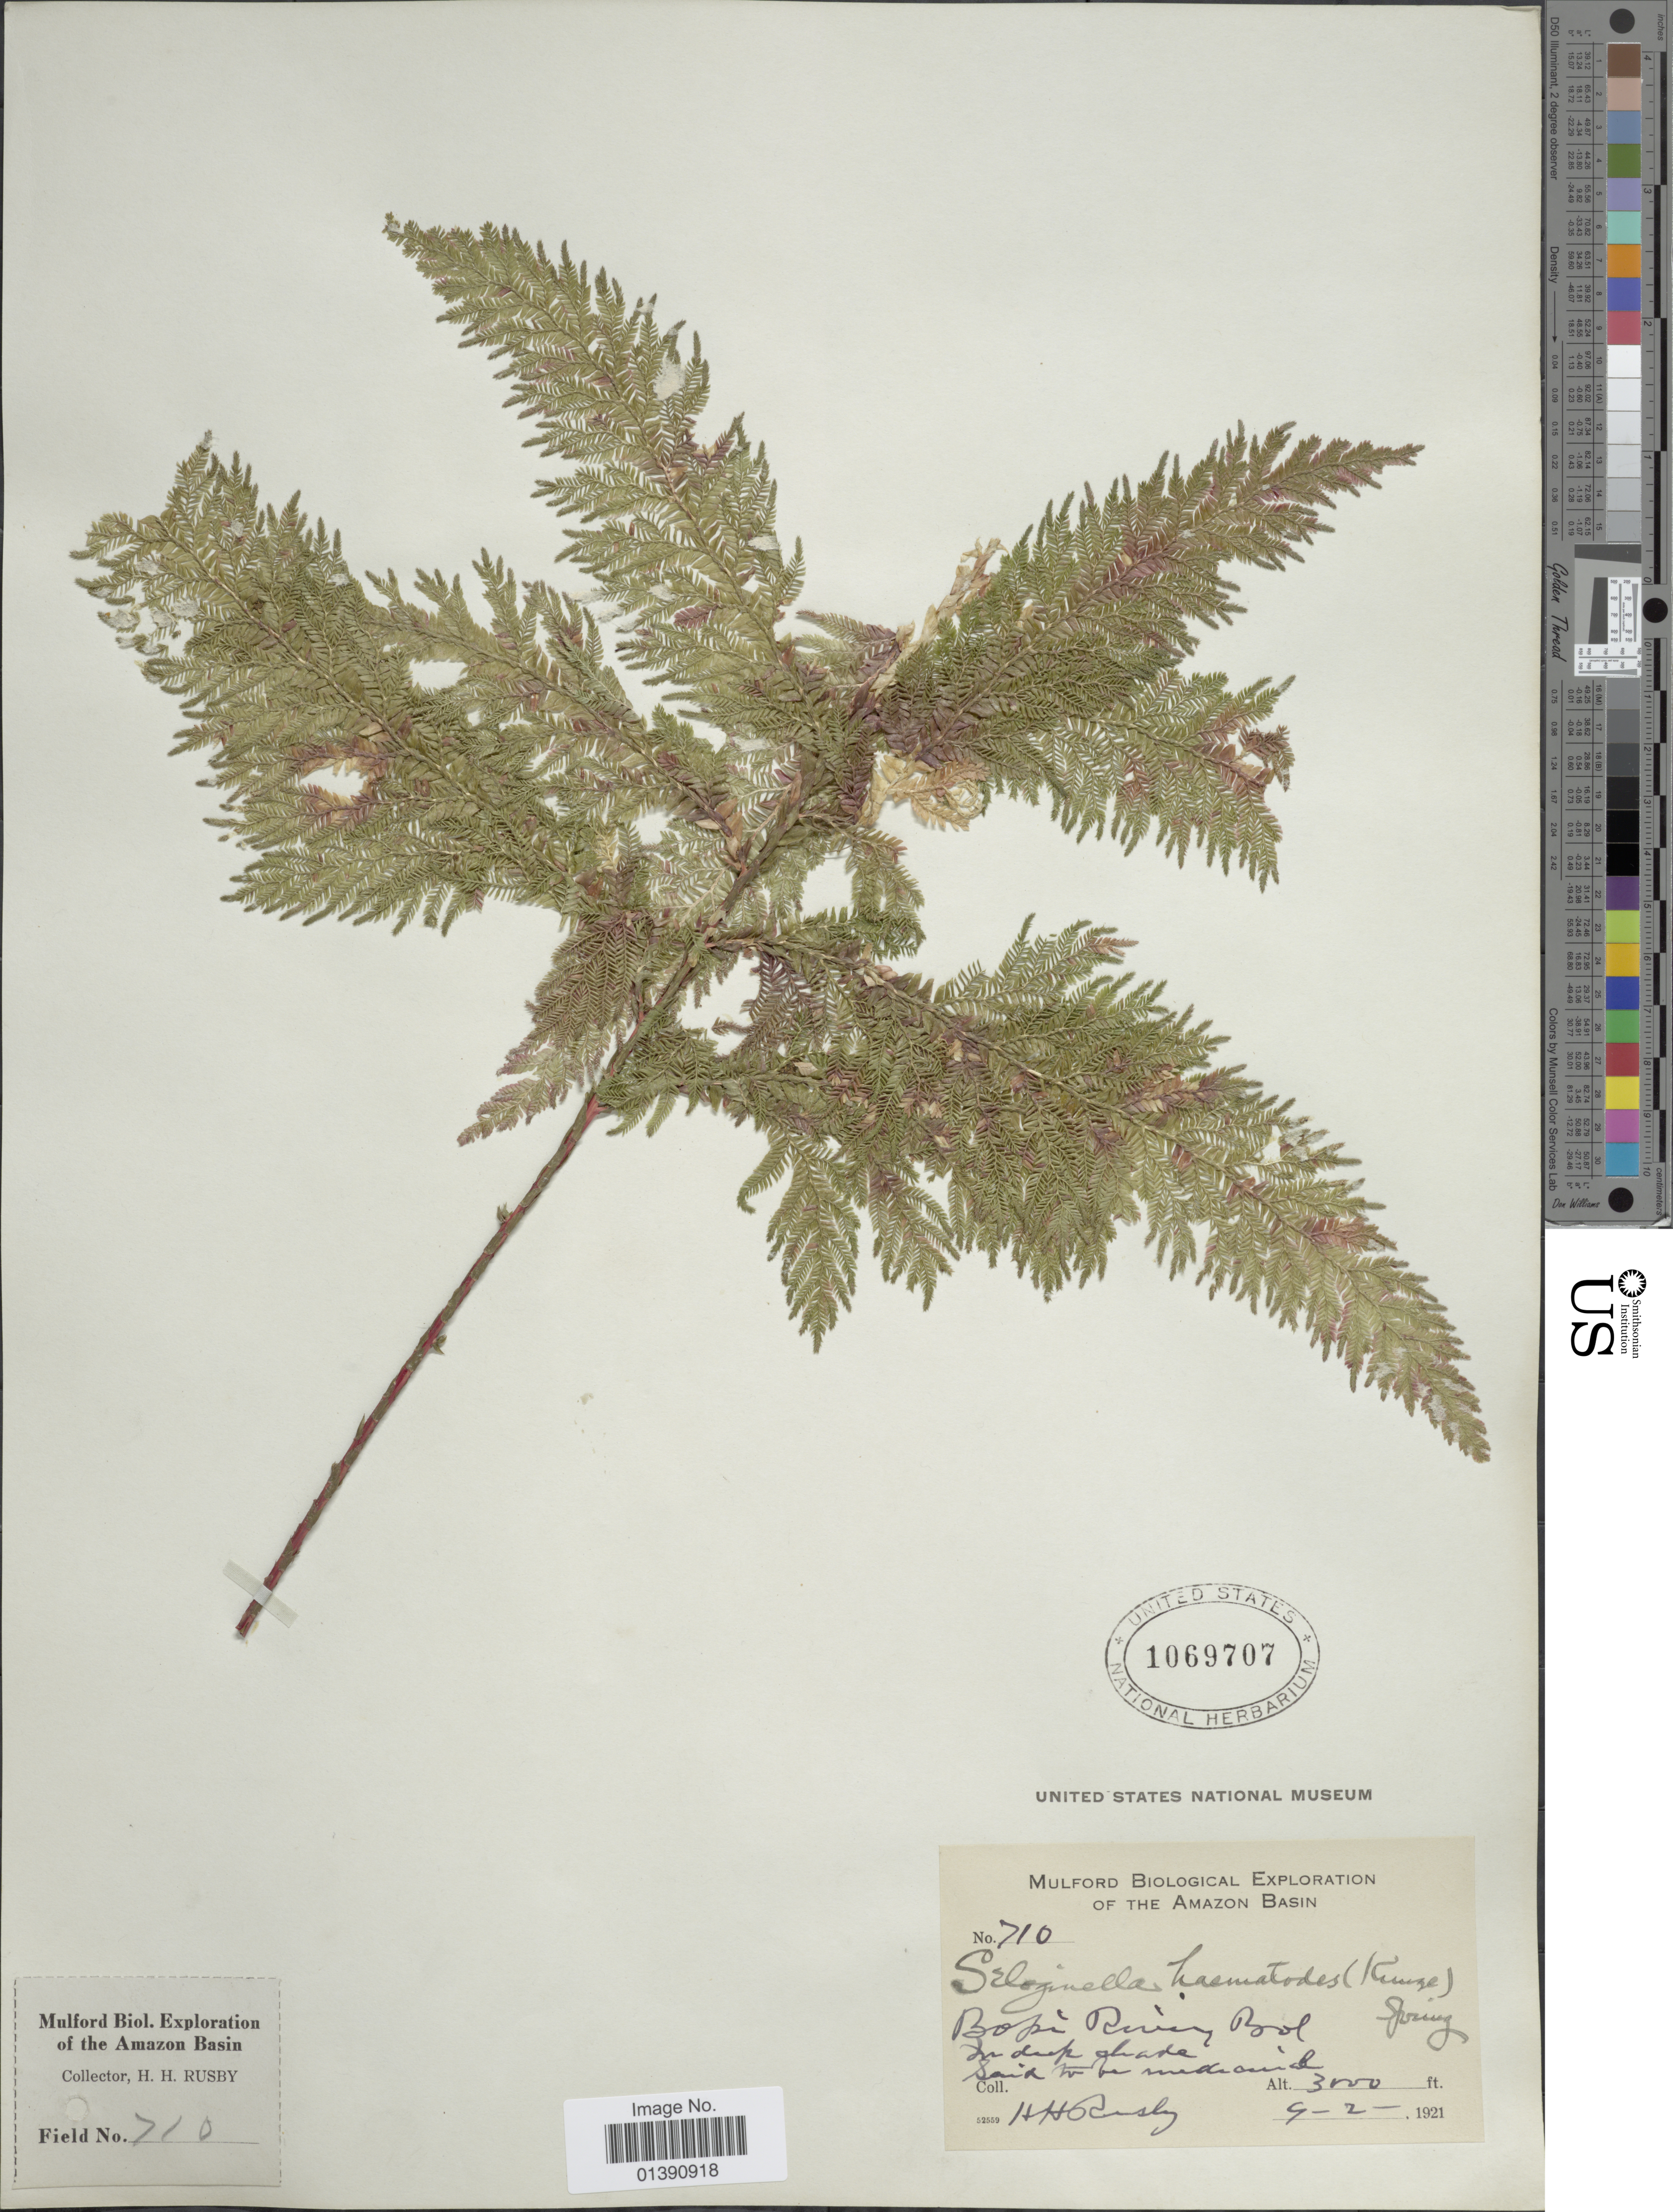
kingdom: Plantae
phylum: Tracheophyta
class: Lycopodiopsida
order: Selaginellales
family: Selaginellaceae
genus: Selaginella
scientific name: Selaginella haematodes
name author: (Kunze) Spring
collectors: H. H. Rusby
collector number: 710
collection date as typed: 9-2-1921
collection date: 1921-09-02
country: Bolivia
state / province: La Paz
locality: Bopi River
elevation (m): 914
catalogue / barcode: US 1069707